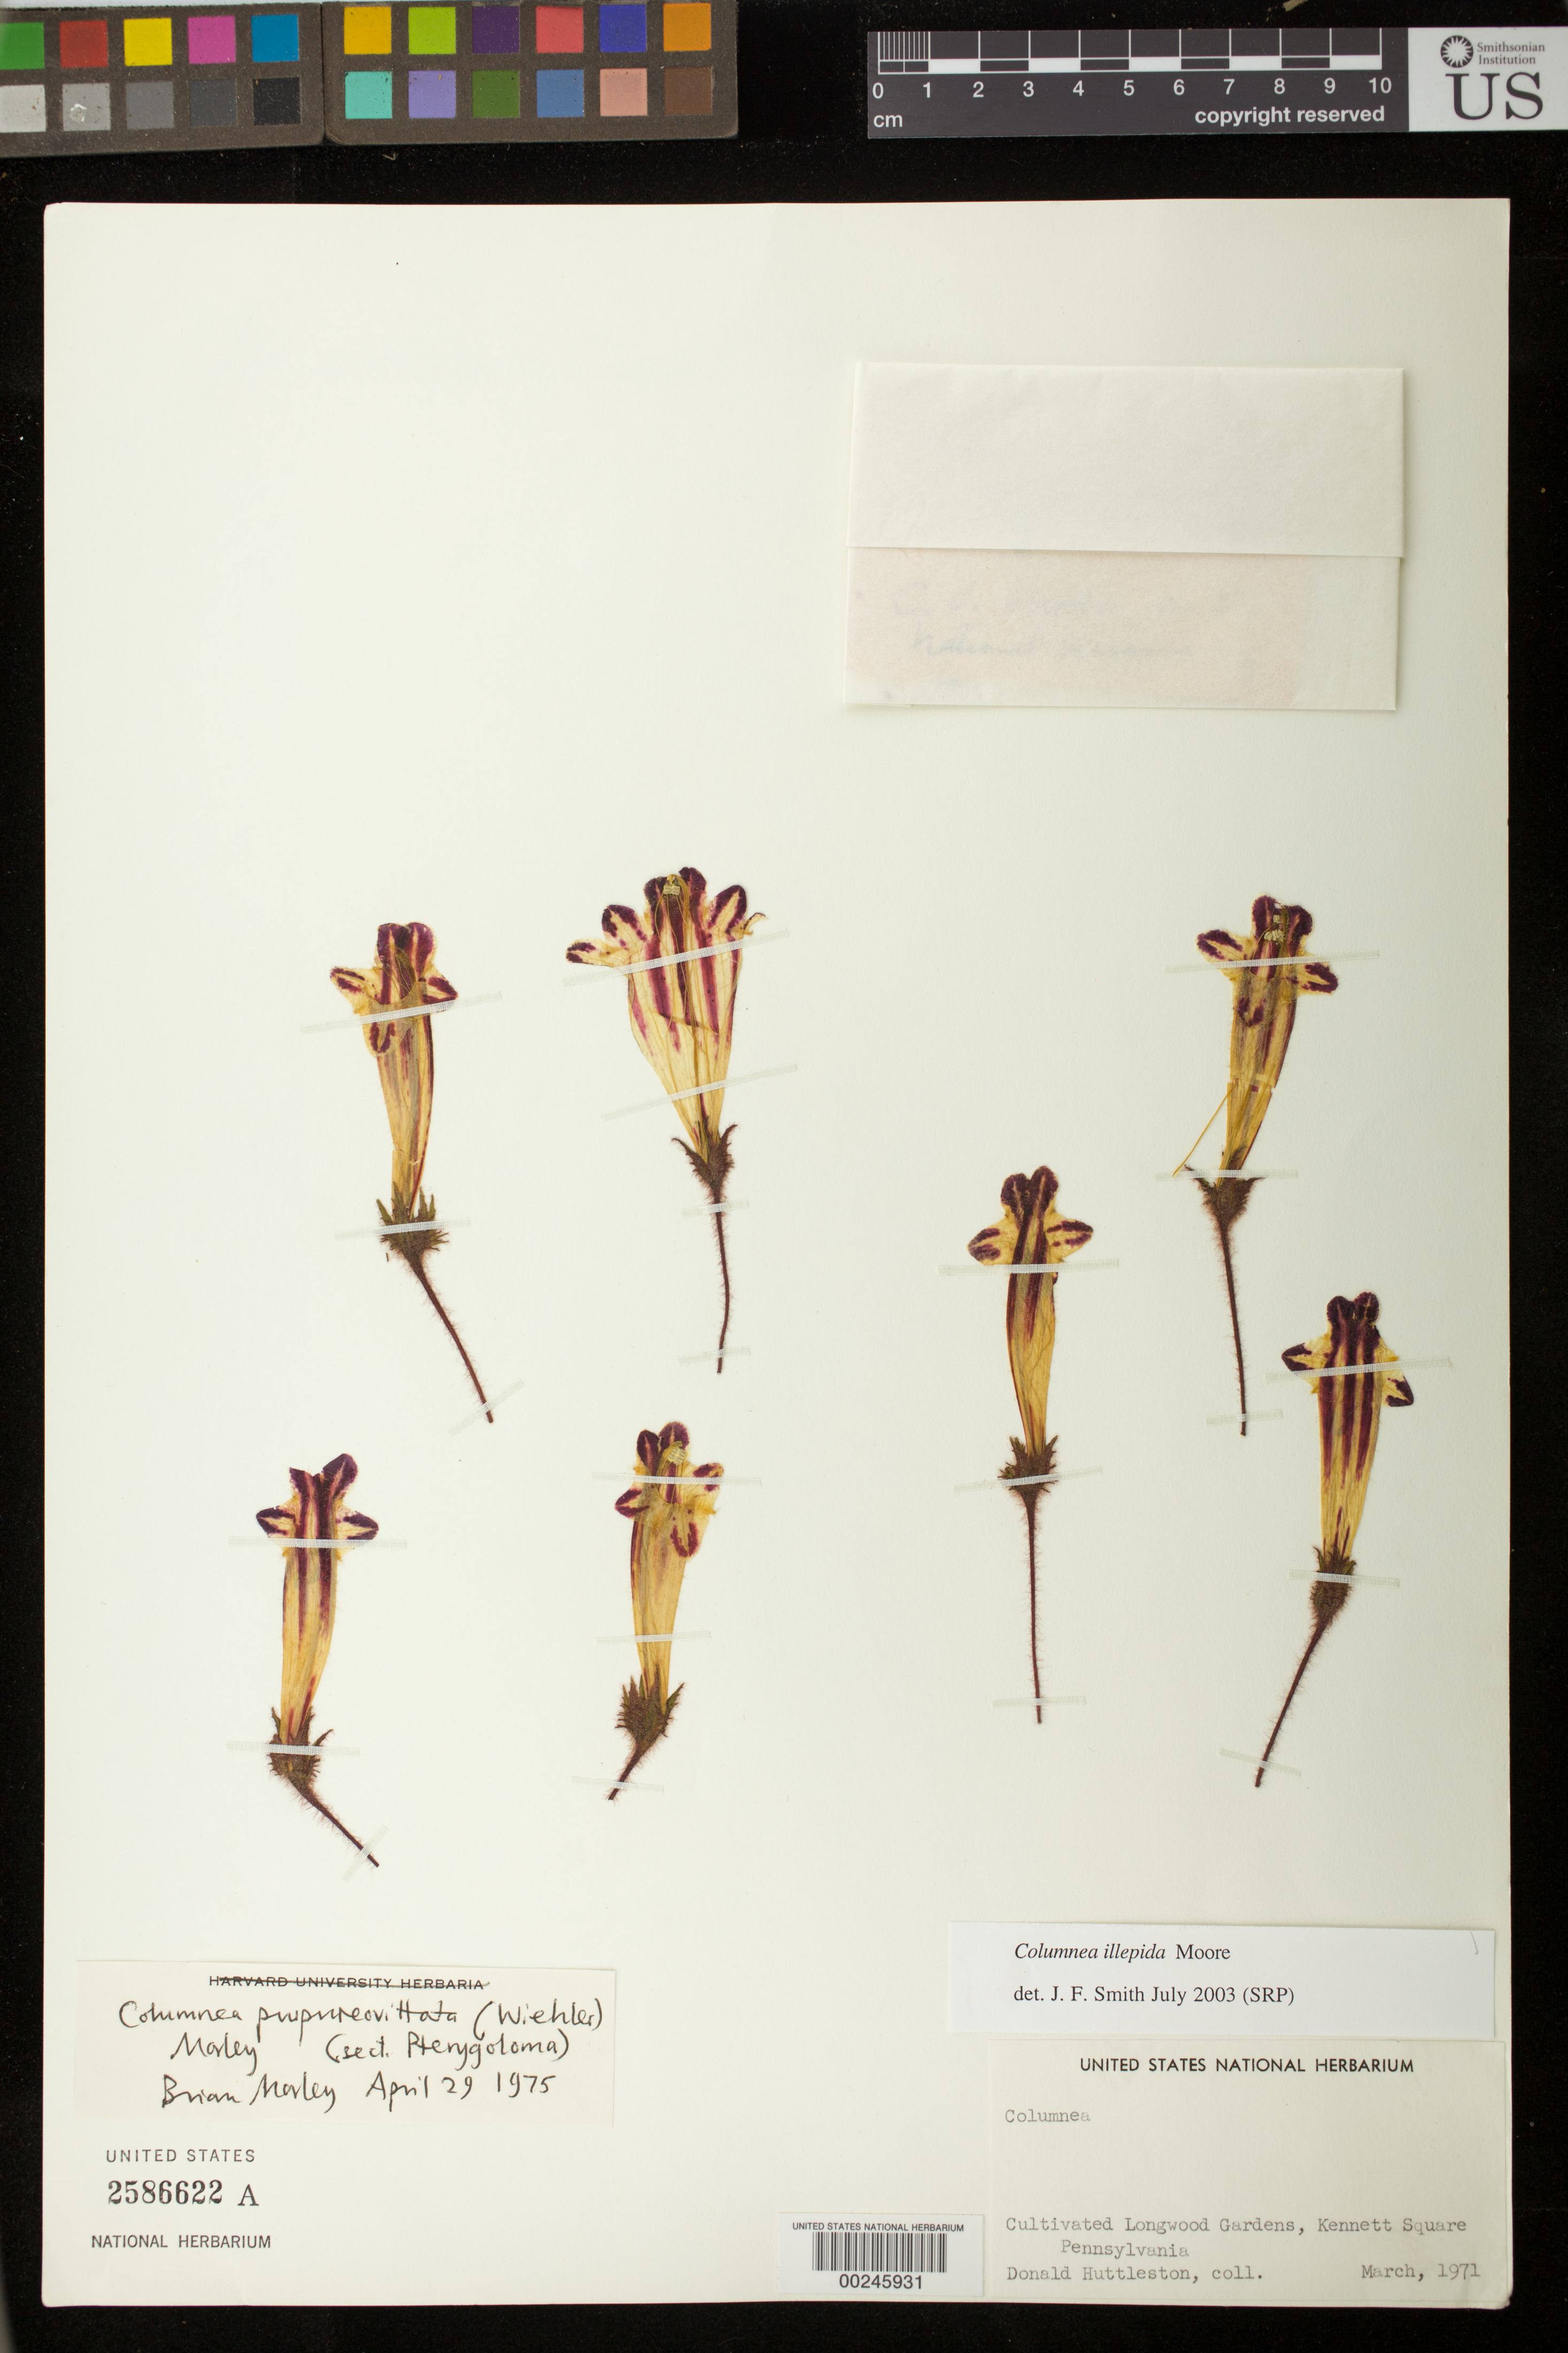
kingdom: Plantae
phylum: Tracheophyta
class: Magnoliopsida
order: Lamiales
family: Gesneriaceae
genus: Columnea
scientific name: Columnea illepida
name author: H.E. Moore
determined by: Smith, J. F.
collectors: D. G. Huttleston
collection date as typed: Mar 1971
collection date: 1971-03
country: United States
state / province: Pennsylvania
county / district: Chester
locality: Cult. Longwood Gardens, Kennett Square, PA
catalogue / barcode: US 2586622A